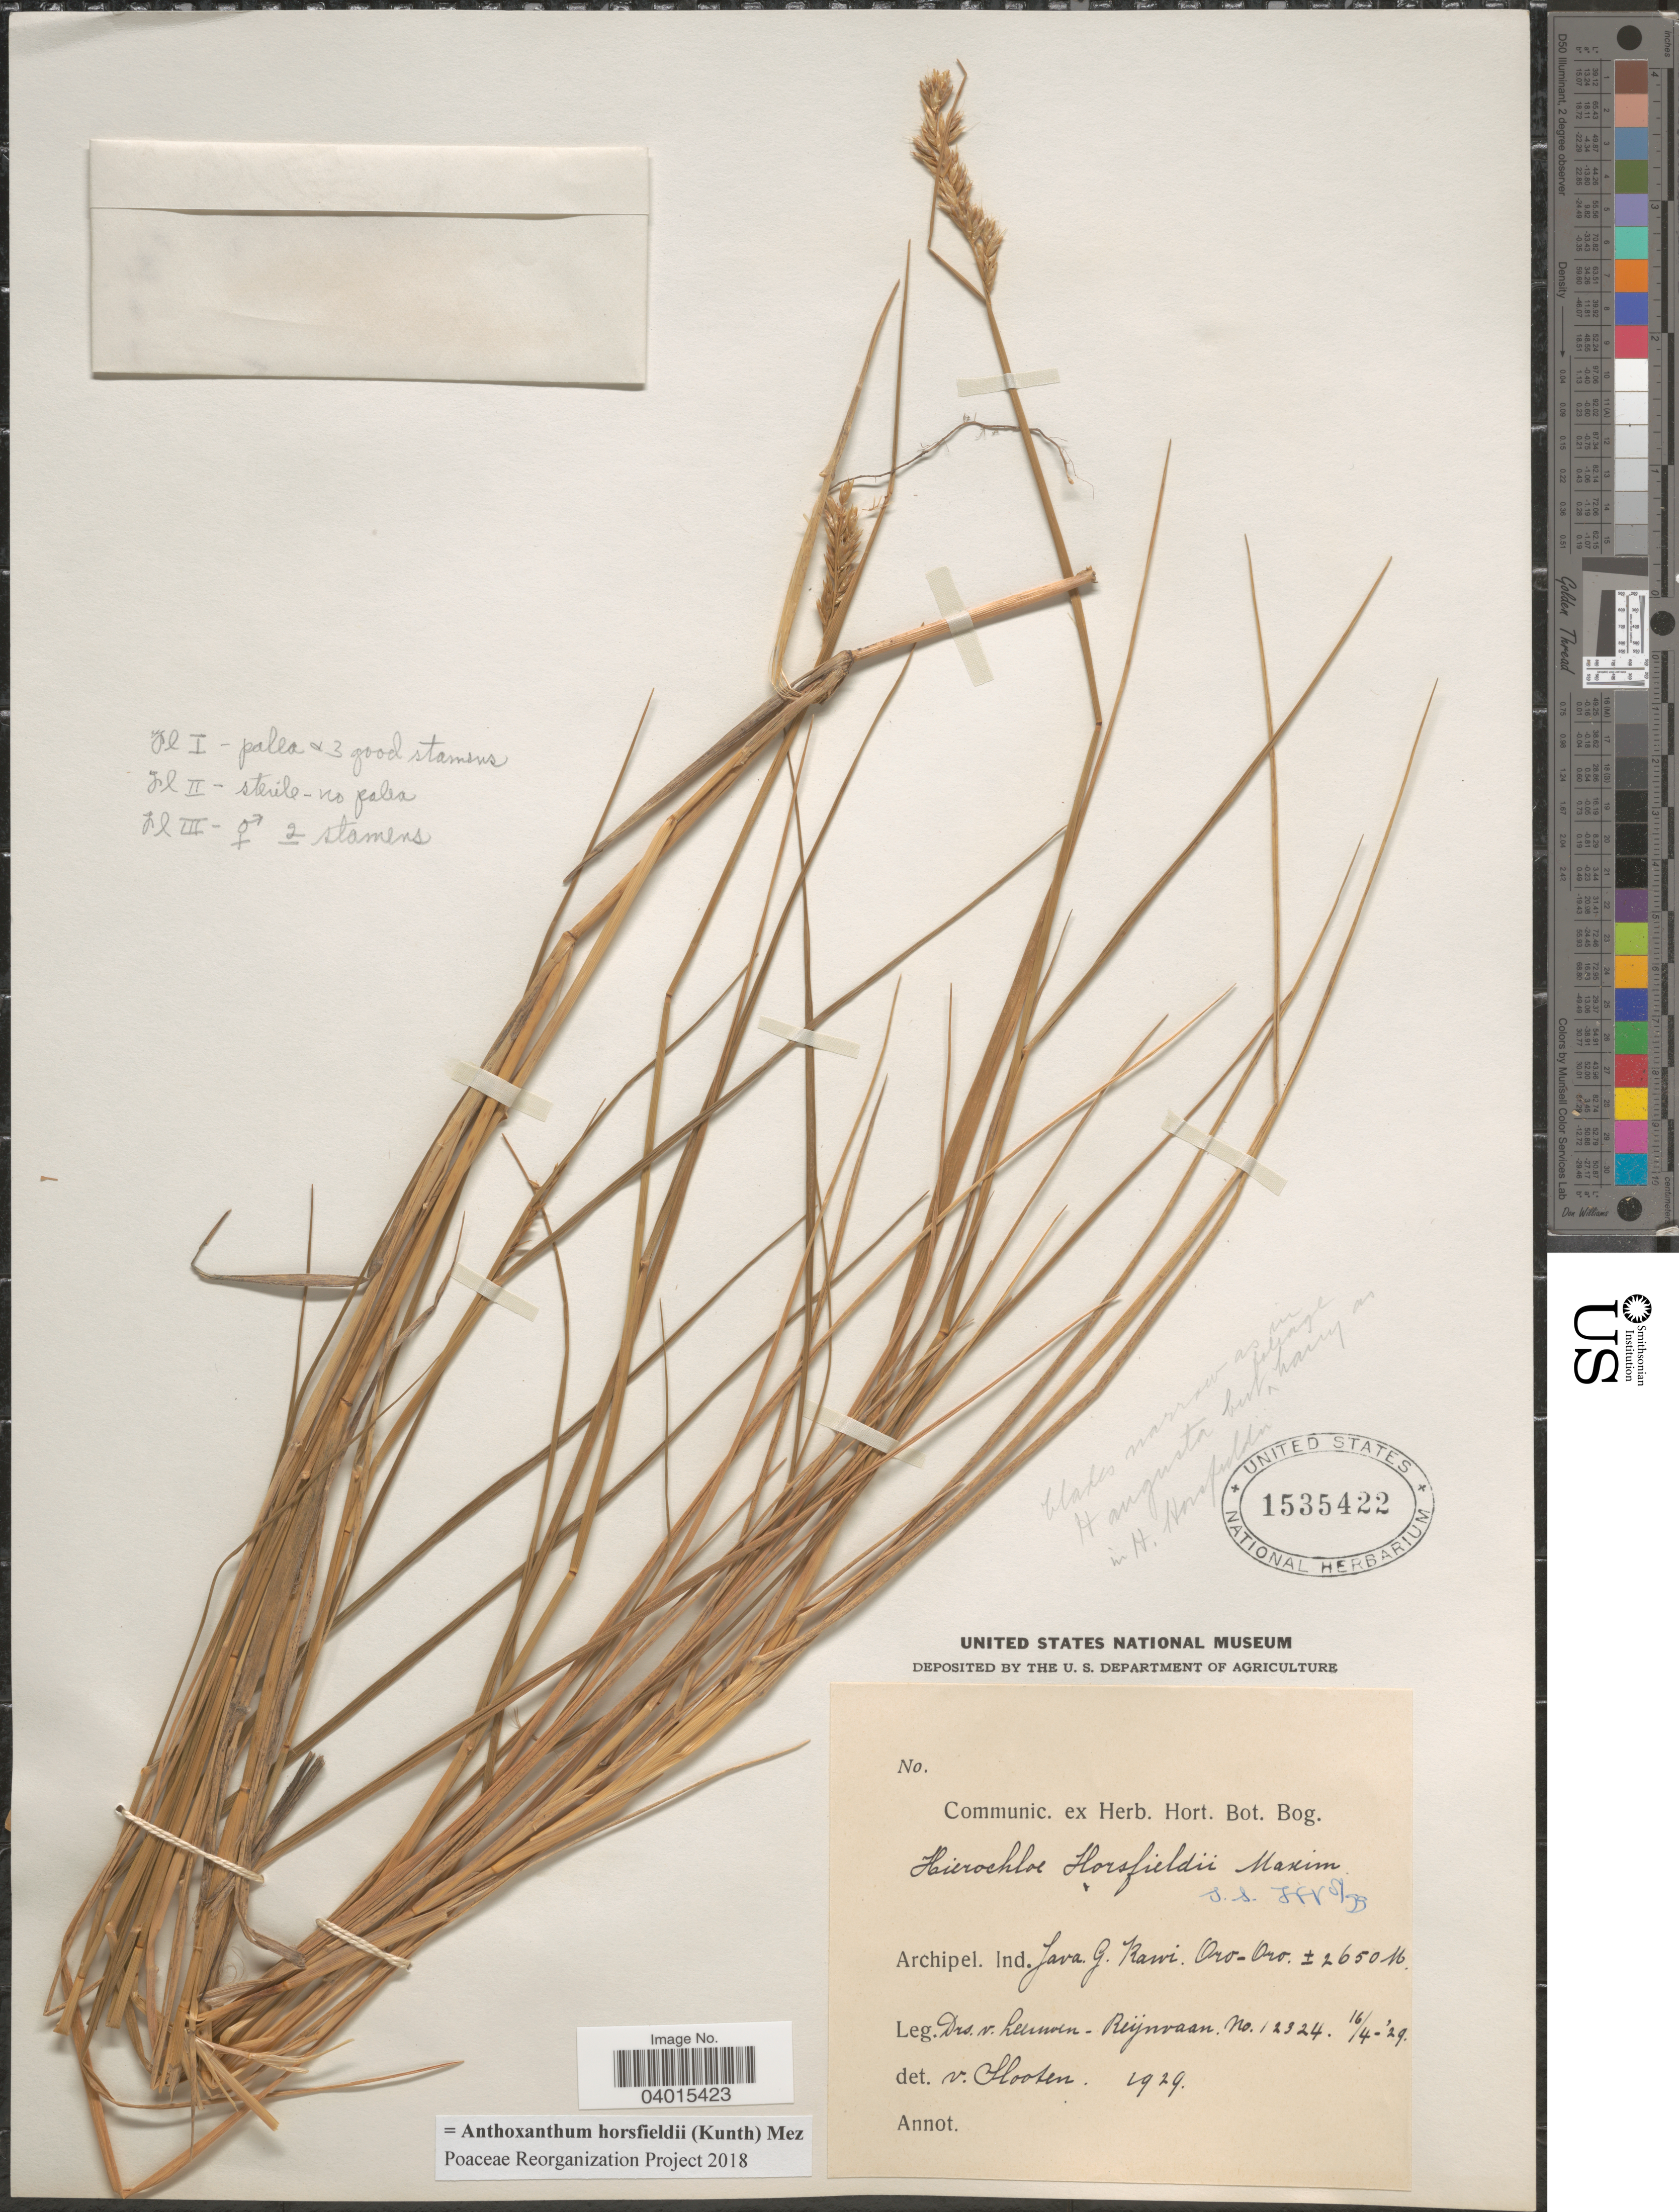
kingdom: Plantae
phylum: Tracheophyta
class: Liliopsida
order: Poales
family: Poaceae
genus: Anthoxanthum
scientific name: Anthoxanthum horsfieldii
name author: (Benn.) Mez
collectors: Leeuwen-Reijnvaarn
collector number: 12324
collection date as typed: Transcribed d/m/y: 16/4/29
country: Indonesia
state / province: Java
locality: Archipel. Ind. Java. G. Rawi. Oro-Oro.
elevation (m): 2650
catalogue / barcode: US 1535422